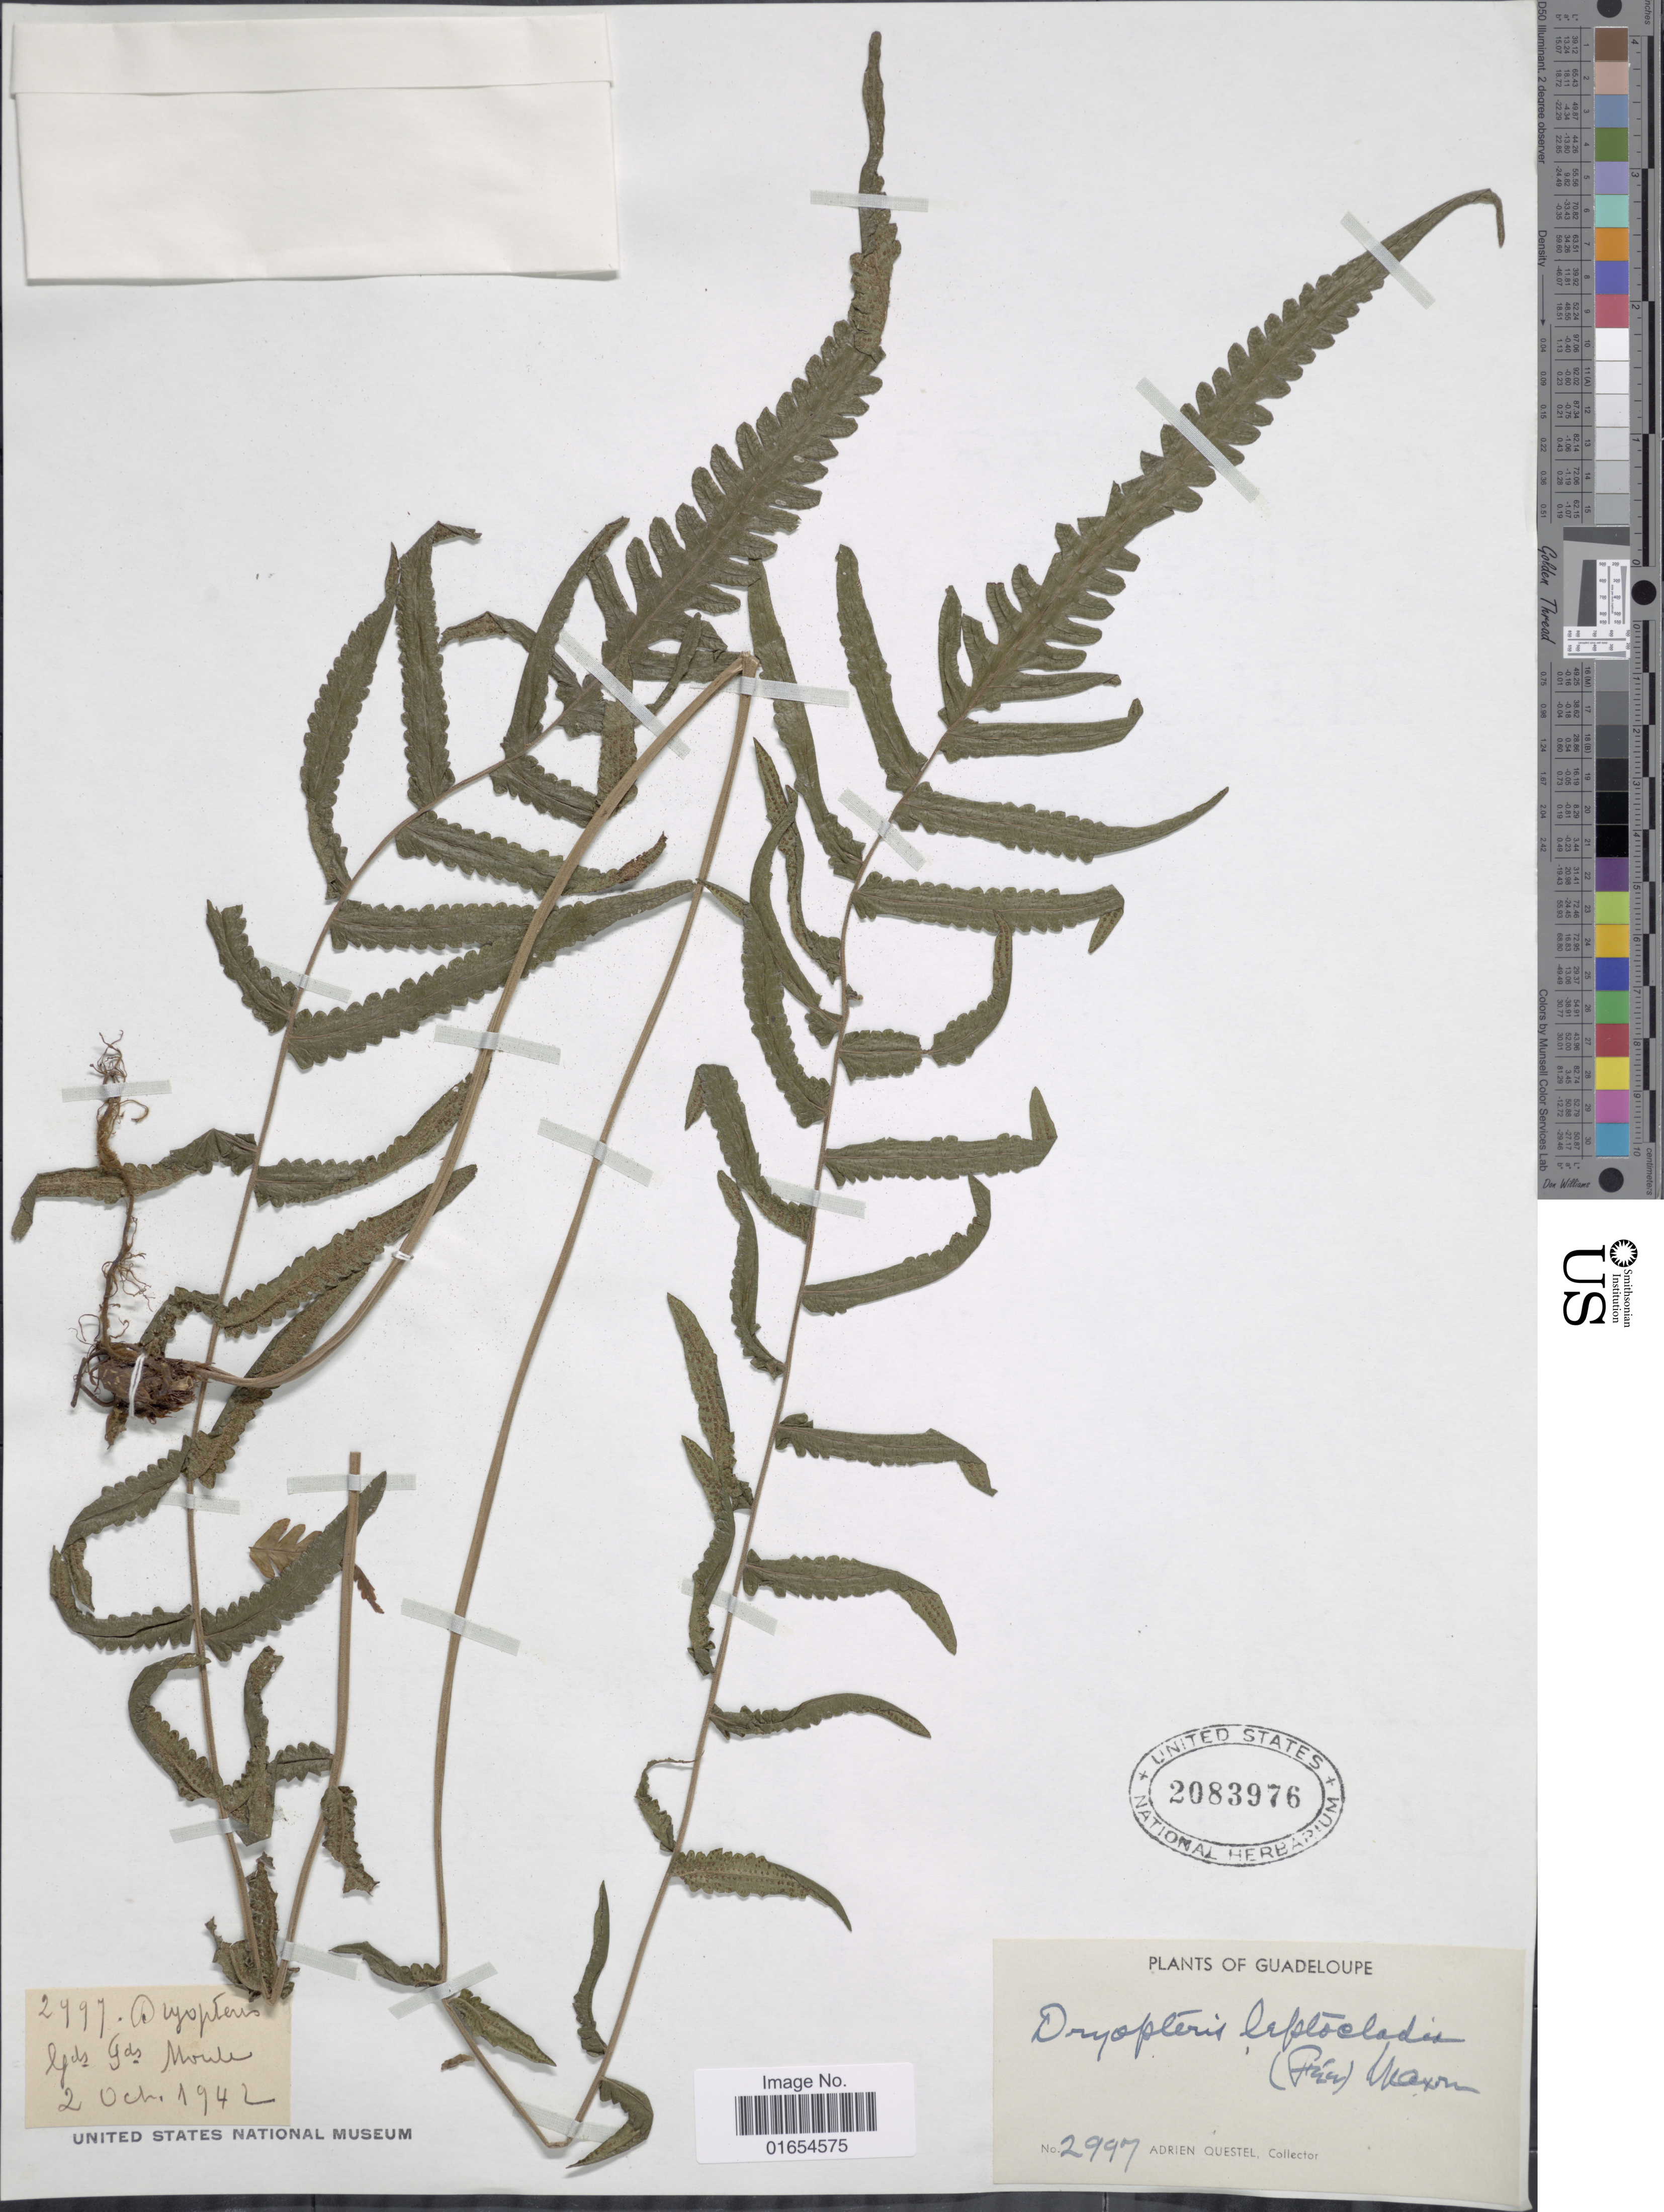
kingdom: Plantae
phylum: Tracheophyta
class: Polypodiopsida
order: Polypodiales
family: Thelypteridaceae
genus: Goniopteris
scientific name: Goniopteris leptocladia (Fée) comb. nov., ined 2015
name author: (Fée)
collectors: A. Questel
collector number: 2997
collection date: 1942-10-02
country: Guadeloupe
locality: Grd Moule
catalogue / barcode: US 2083976